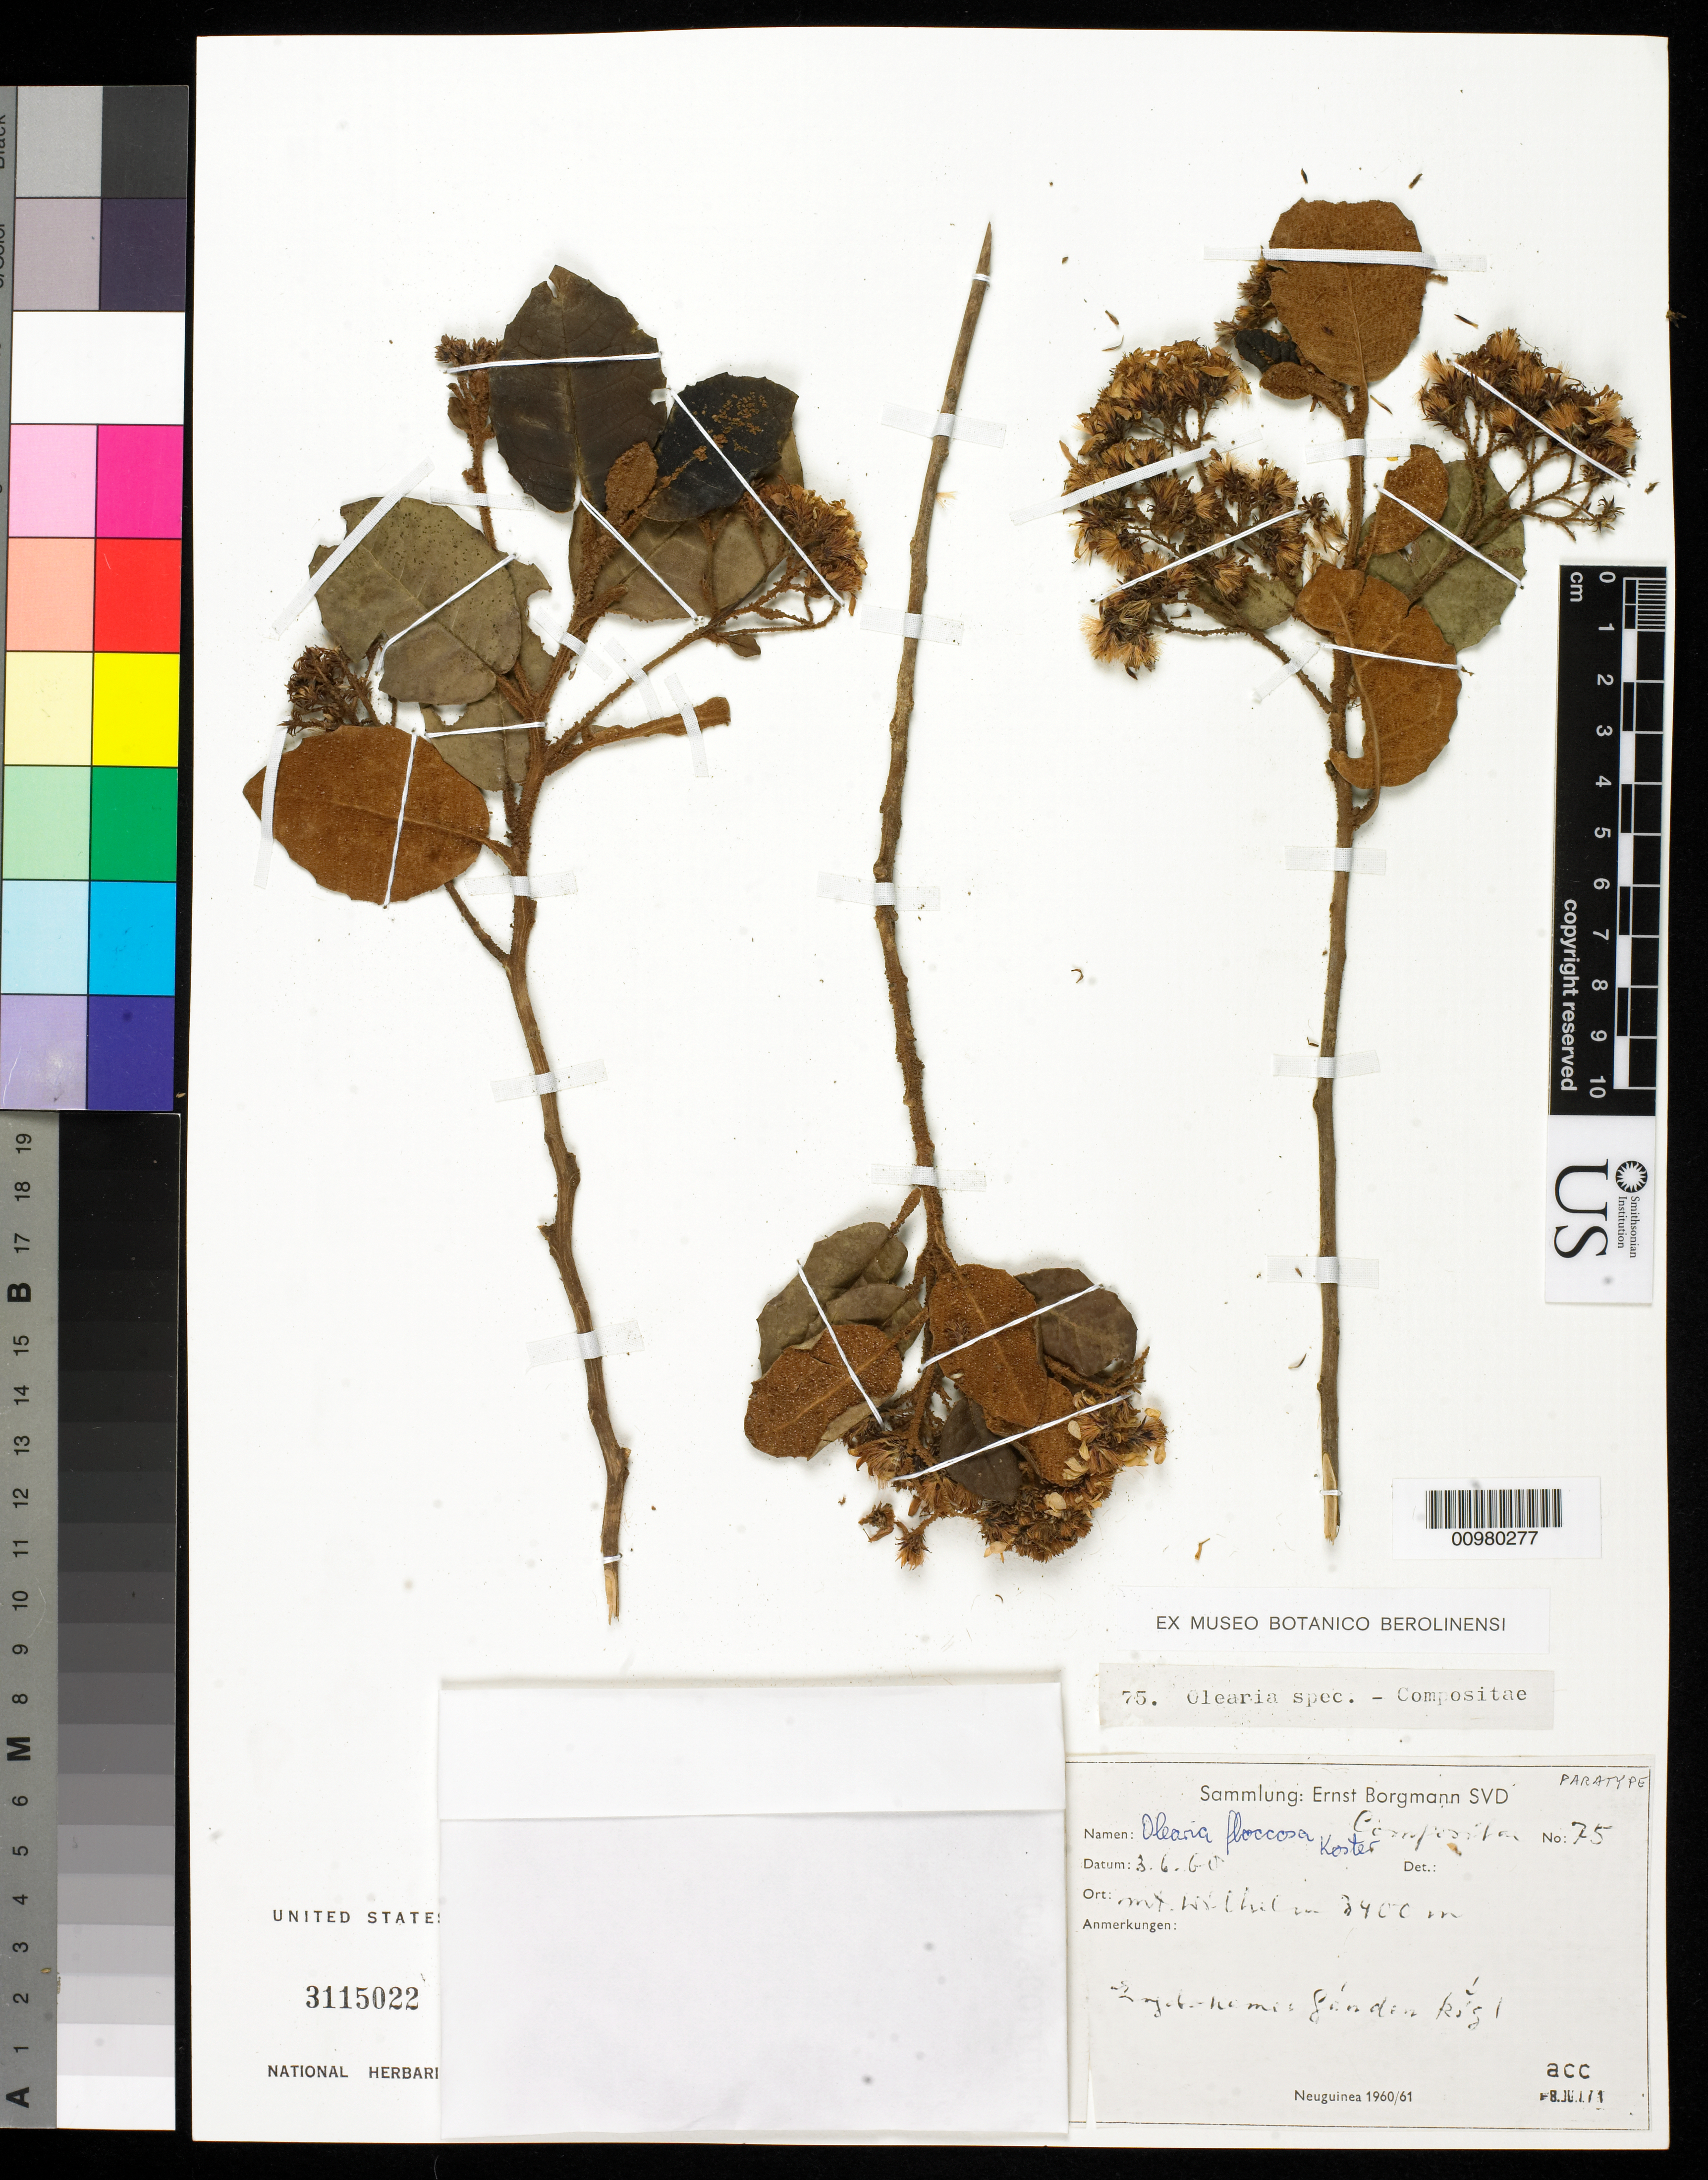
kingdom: Plantae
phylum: Tracheophyta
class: Magnoliopsida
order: Asterales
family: Asteraceae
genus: Olearia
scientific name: Olearia floccosa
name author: Koster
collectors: E. Borgmann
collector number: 75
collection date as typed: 06 Mar 1960 or 03 Jun 1960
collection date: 1960-03-06 or 1960-06-03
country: Papua New Guinea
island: New Guinea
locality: Mt. Wilhelm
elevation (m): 3400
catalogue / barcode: US 3115022